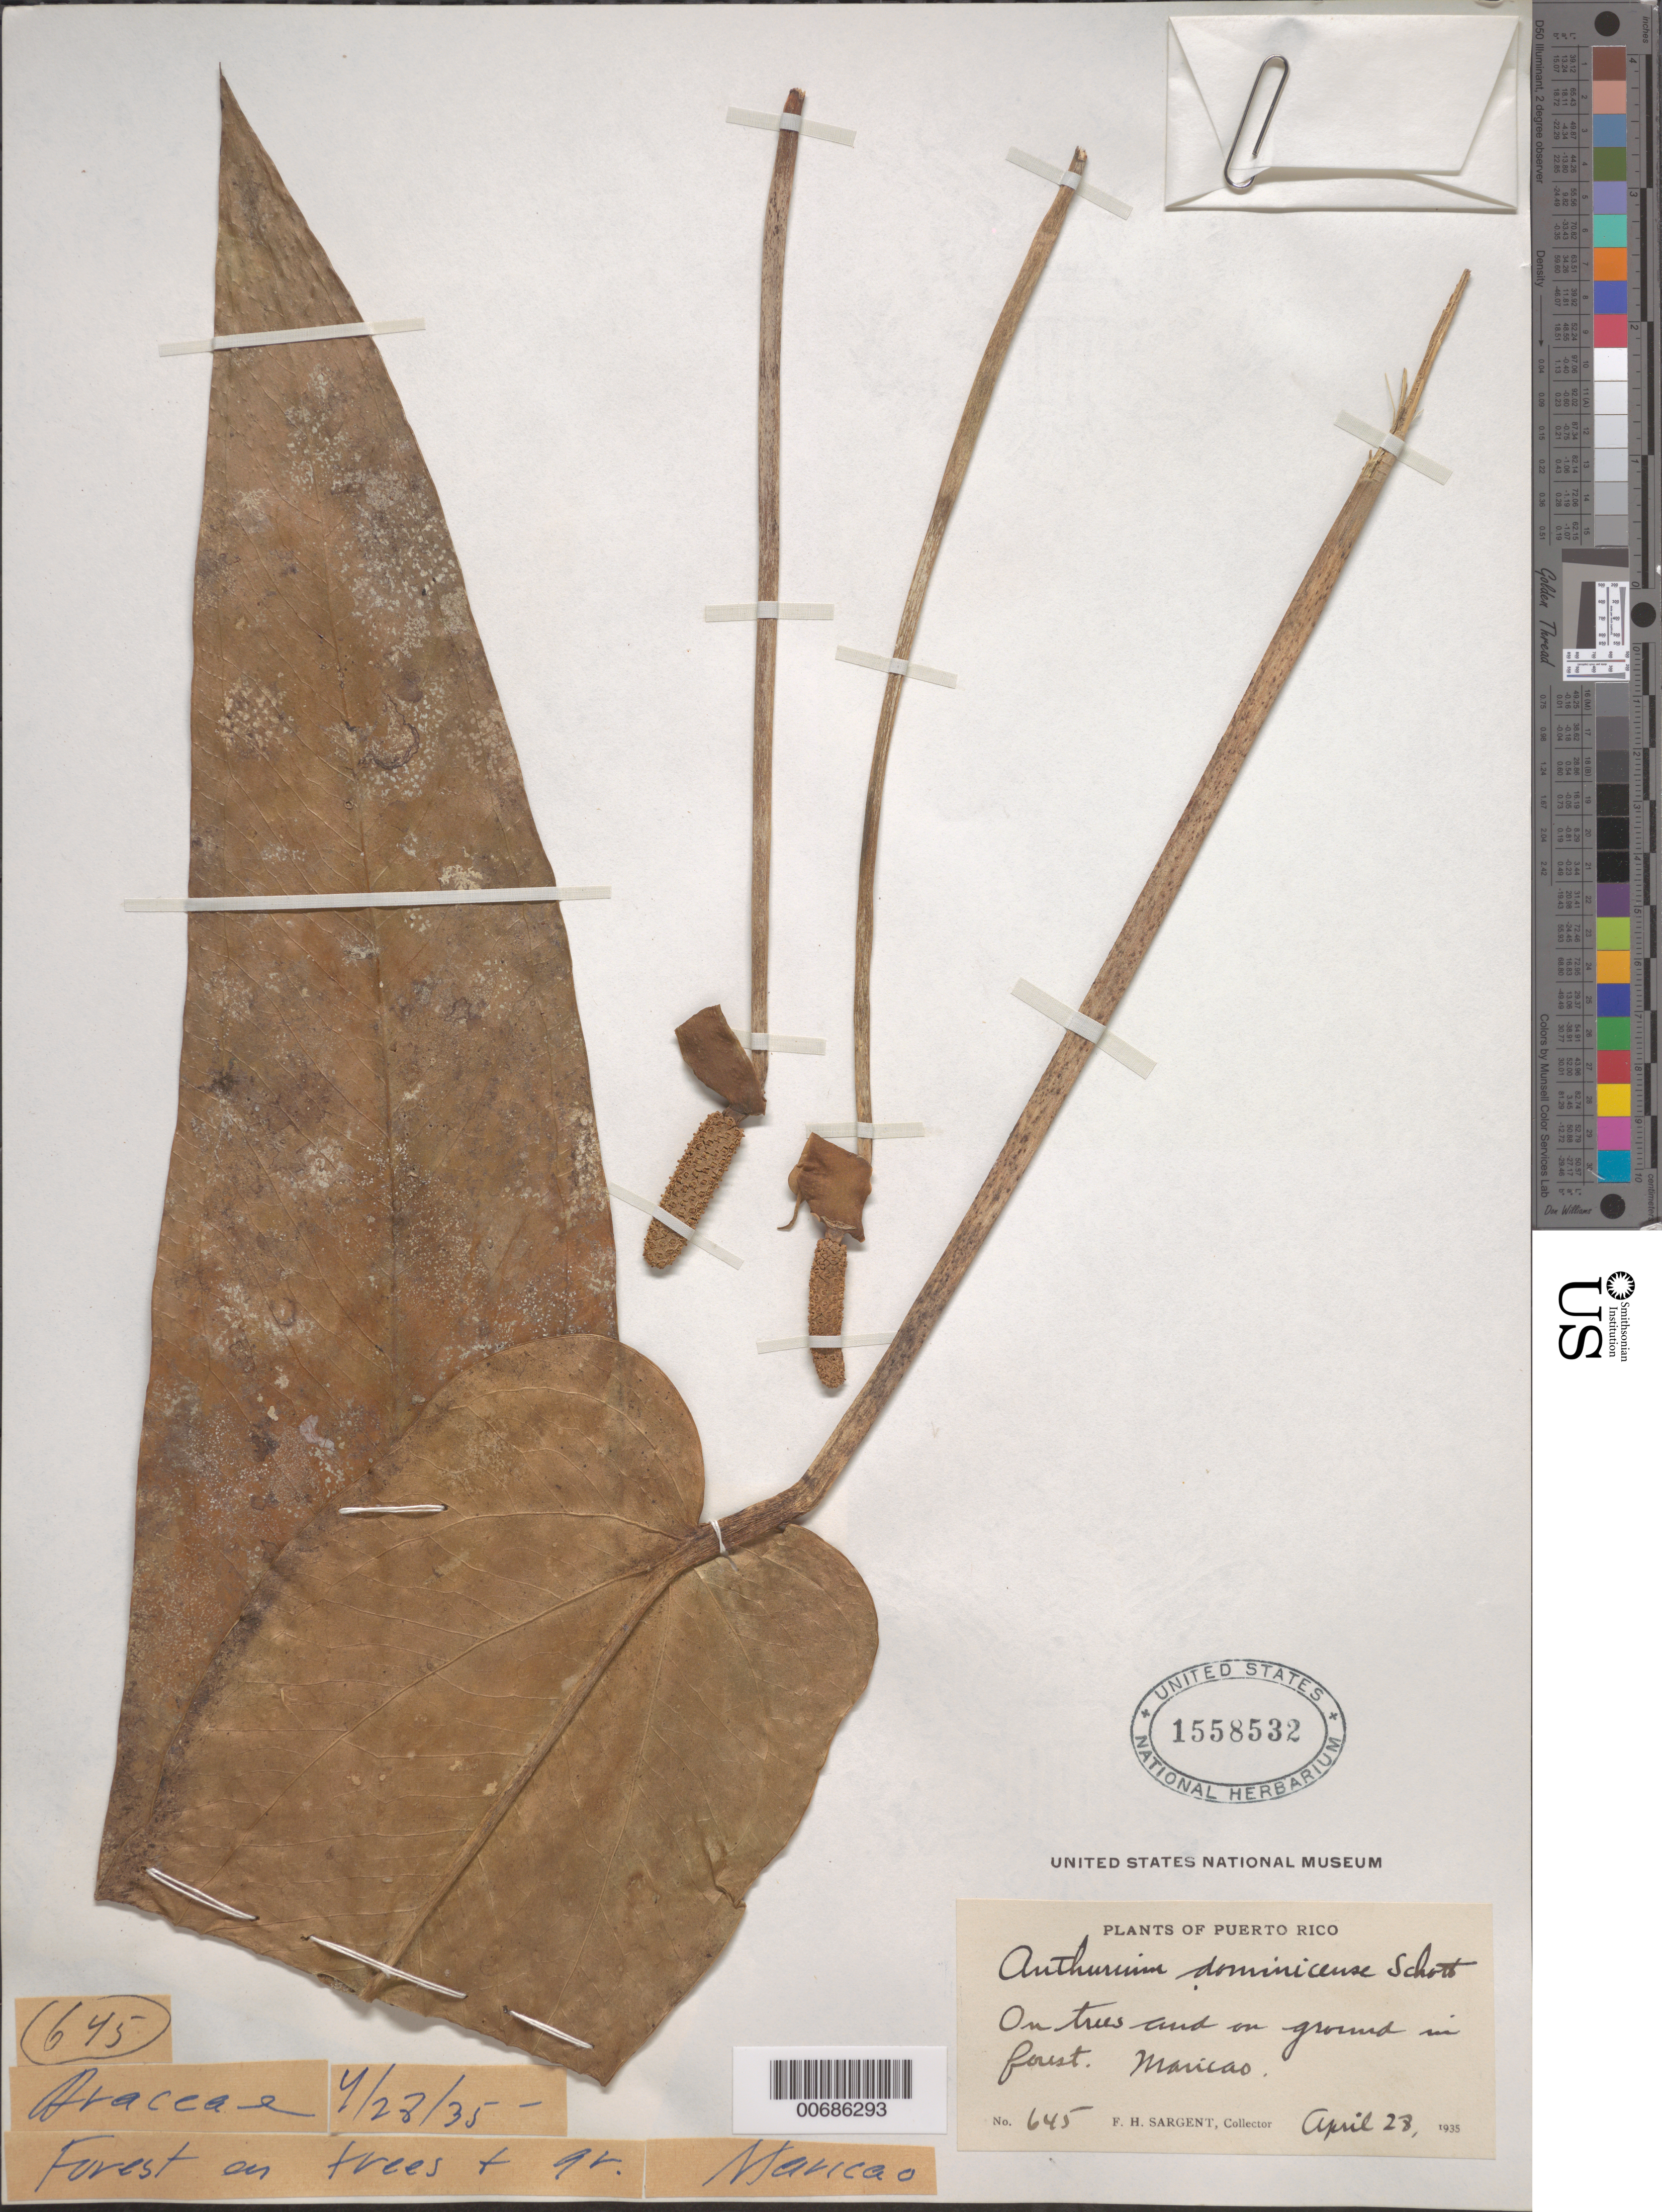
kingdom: Plantae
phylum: Tracheophyta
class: Liliopsida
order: Alismatales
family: Araceae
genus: Anthurium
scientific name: Anthurium dominicense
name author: Schott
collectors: F. H. Sargent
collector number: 645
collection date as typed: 28 Apr 1935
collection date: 1935-04-28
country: Puerto Rico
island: Greater Antilles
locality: Maricao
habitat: on trees and on ground in forest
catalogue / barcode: US 1558532